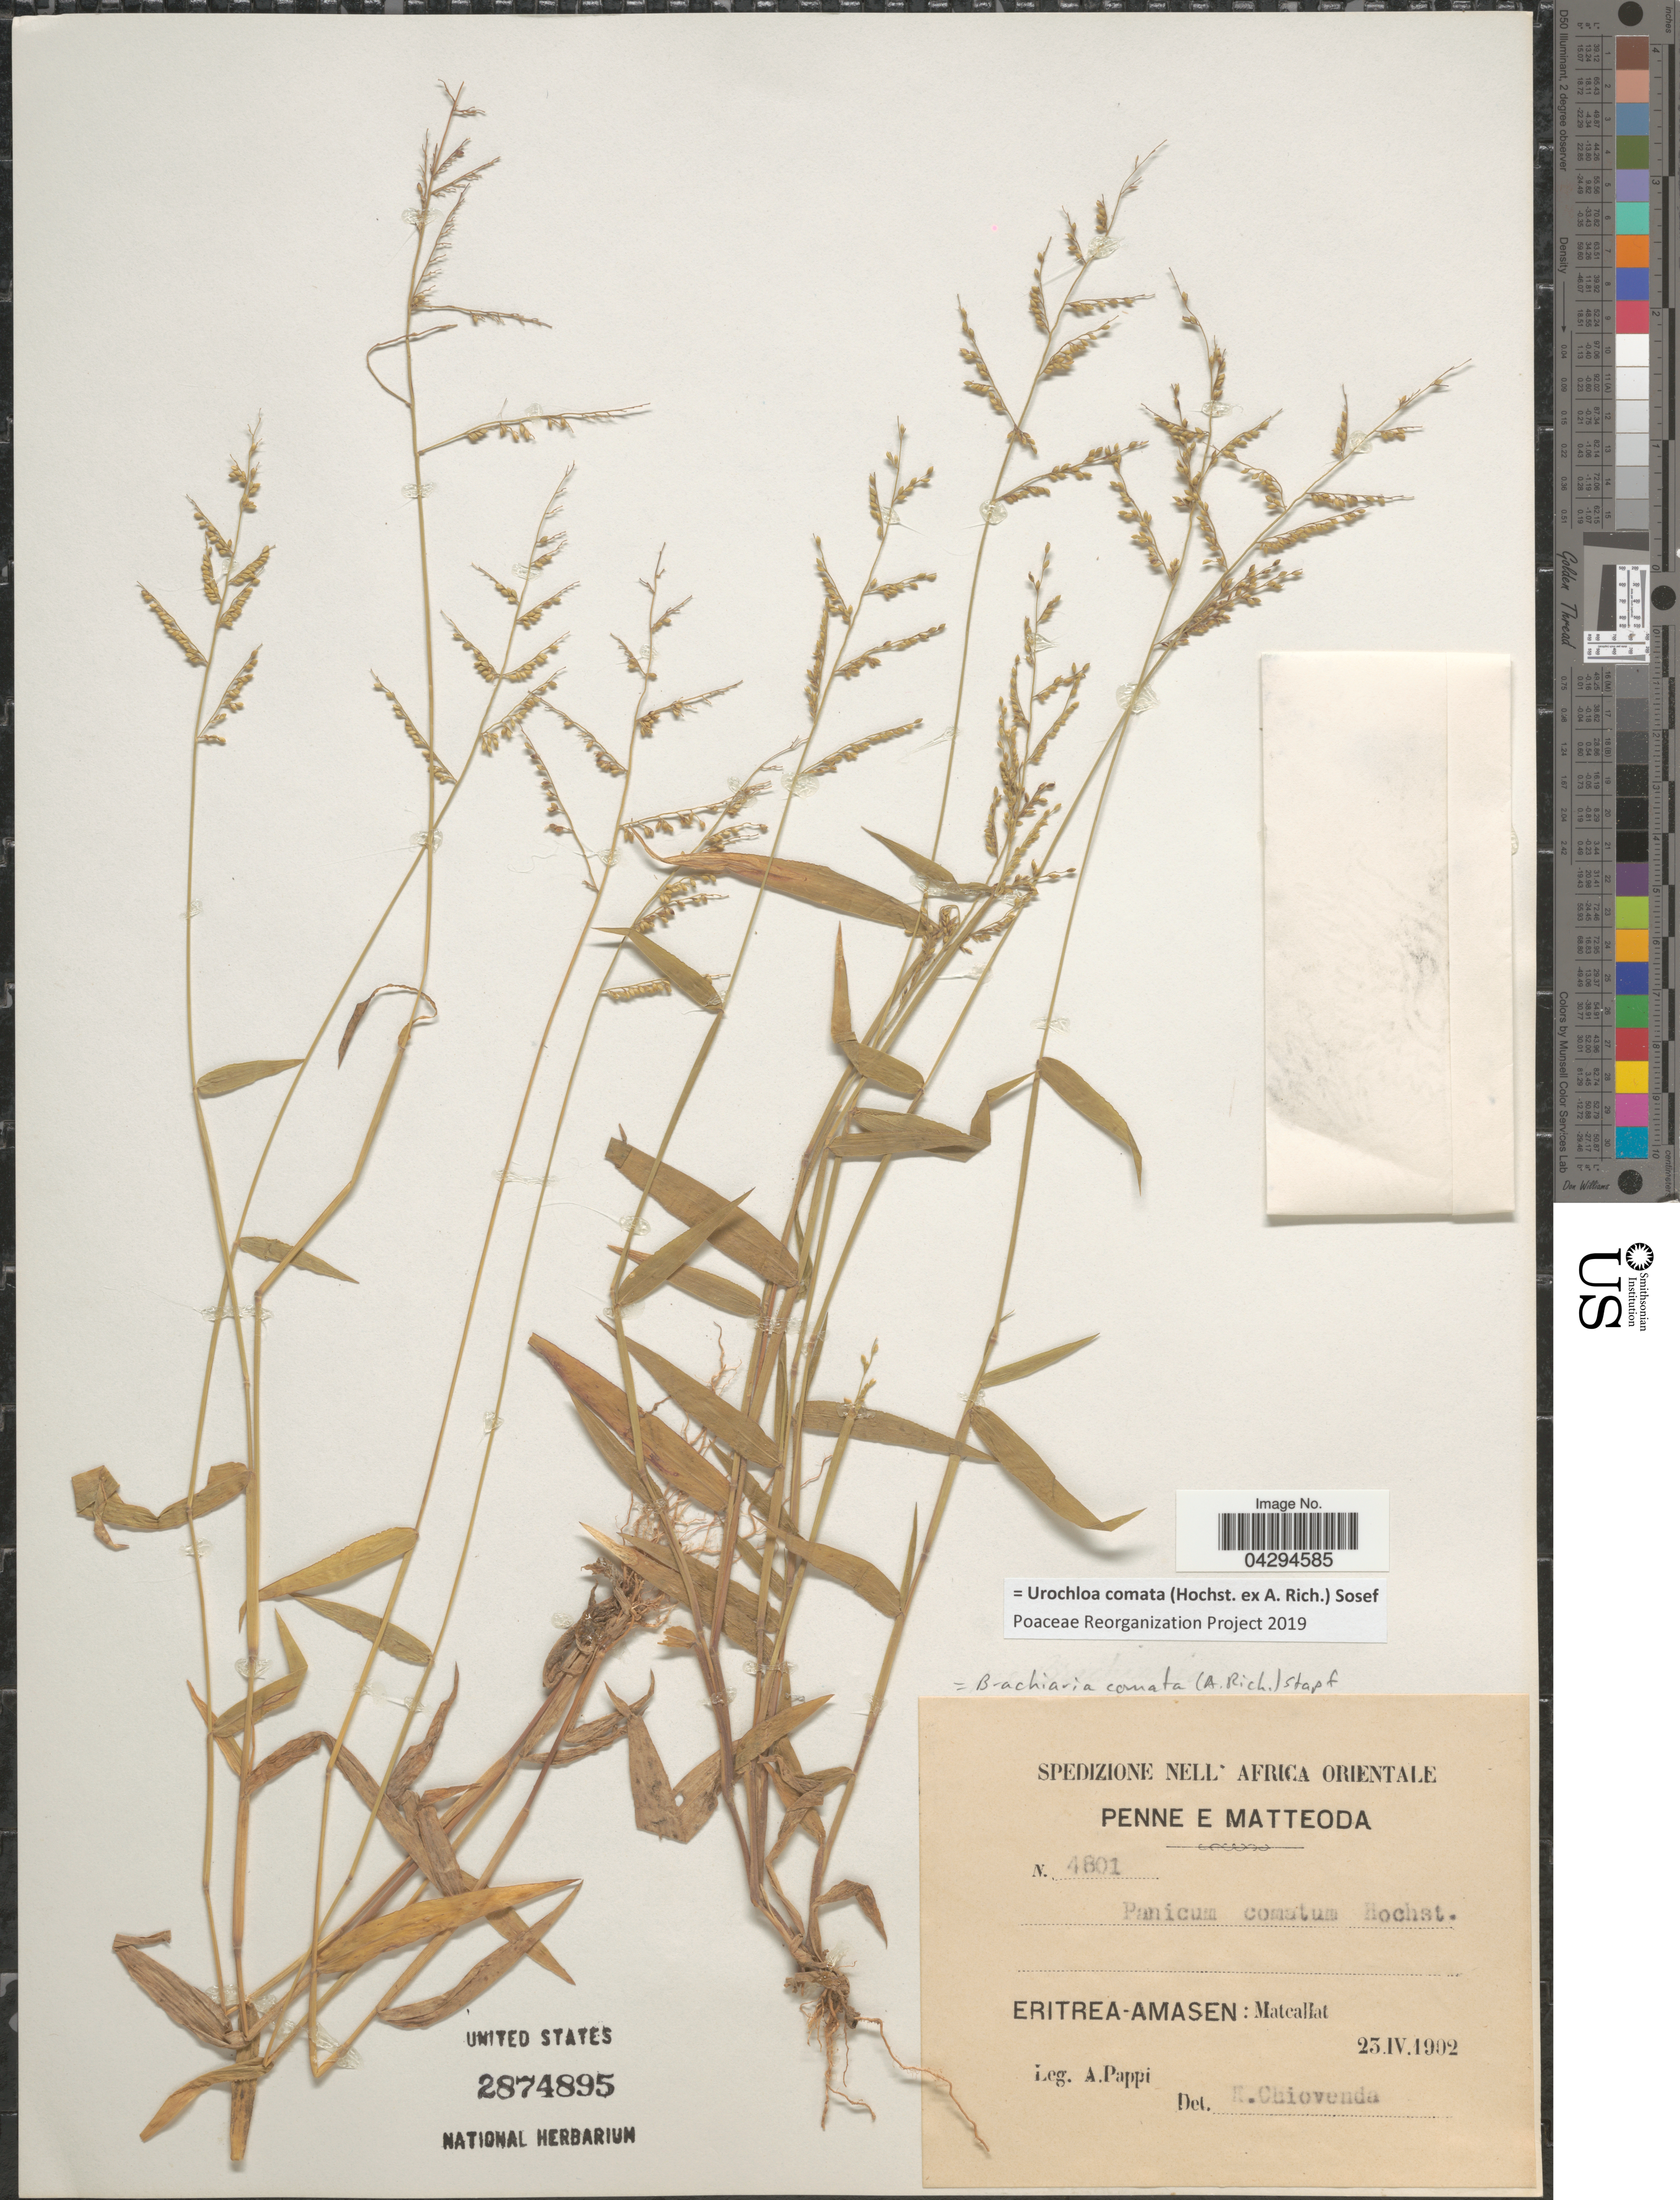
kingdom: Plantae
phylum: Tracheophyta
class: Liliopsida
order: Poales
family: Poaceae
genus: Urochloa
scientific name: Urochloa comata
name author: (Hochst. ex A. Rich.) Sosef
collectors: A. Pappi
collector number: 4801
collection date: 1902-04-23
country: Eritrea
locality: Africa Orientale. Amasen: Matcallat.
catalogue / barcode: US 2874895